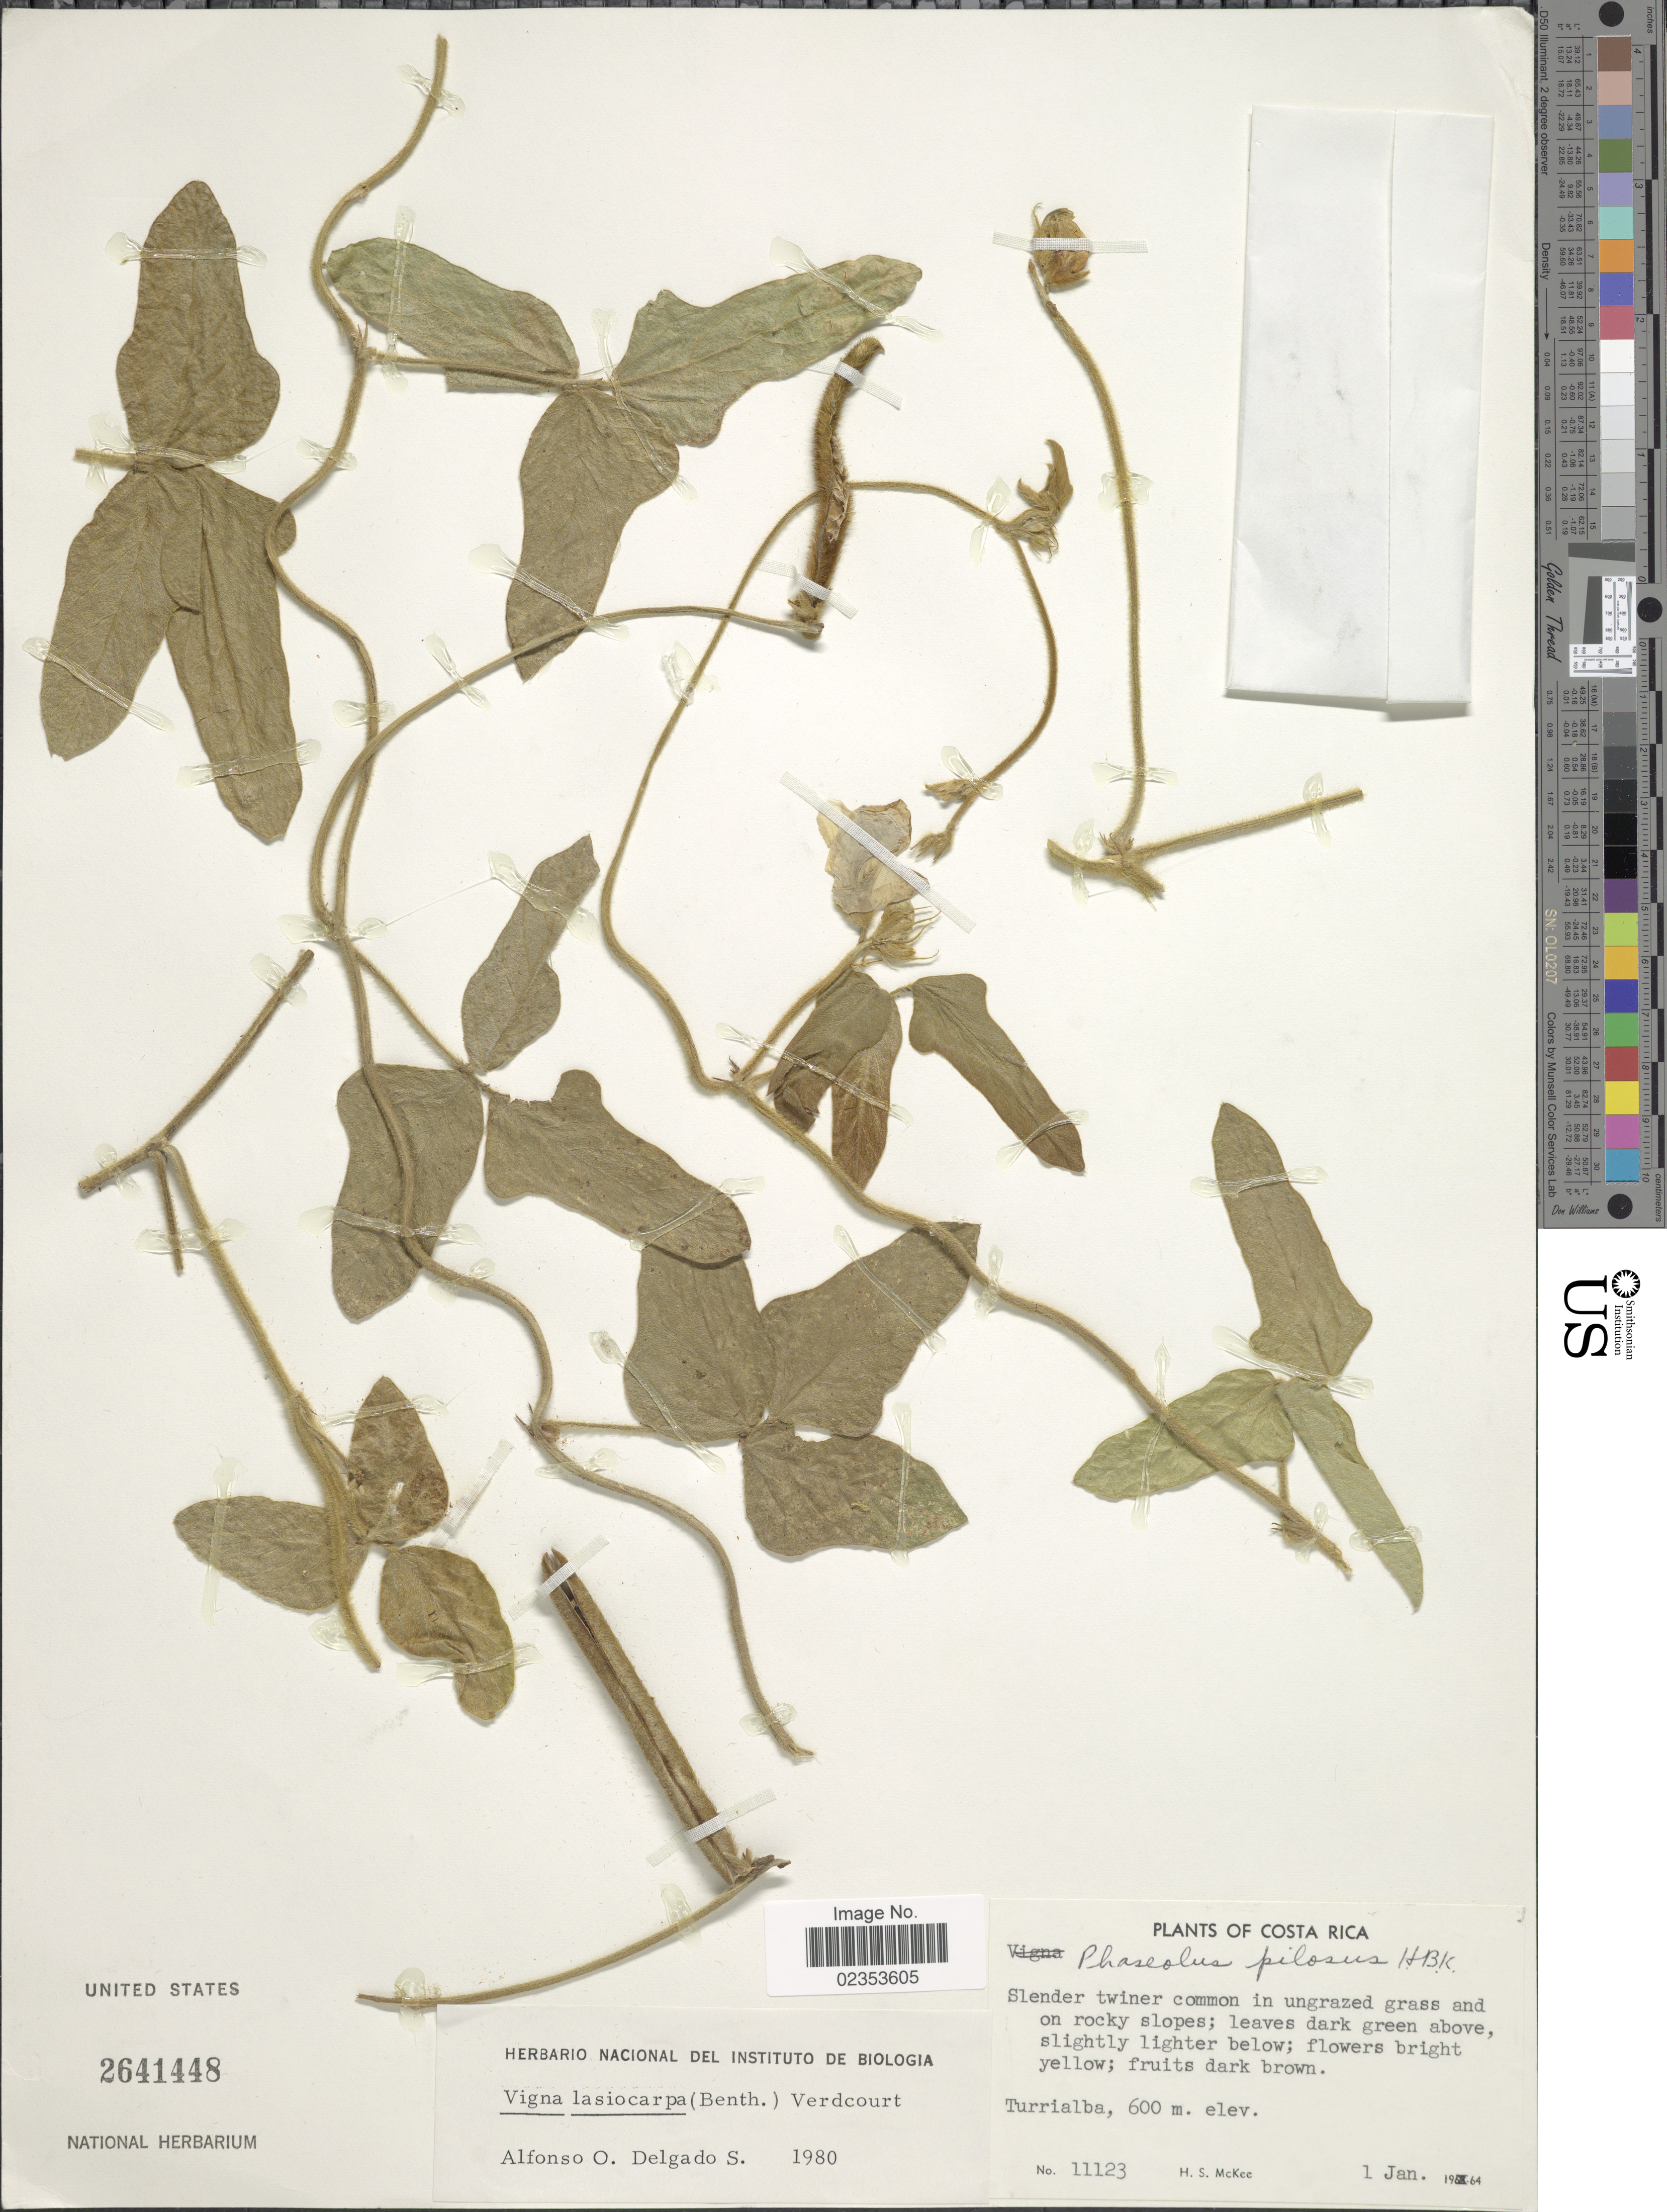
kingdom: Plantae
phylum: Tracheophyta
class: Magnoliopsida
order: Fabales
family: Fabaceae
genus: Vigna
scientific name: Vigna lasiocarpa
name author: (Benth.) Verdc.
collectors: H. S. McKee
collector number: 11123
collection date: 1964-01-01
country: Costa Rica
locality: Turrialba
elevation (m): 600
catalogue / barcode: US 2641448